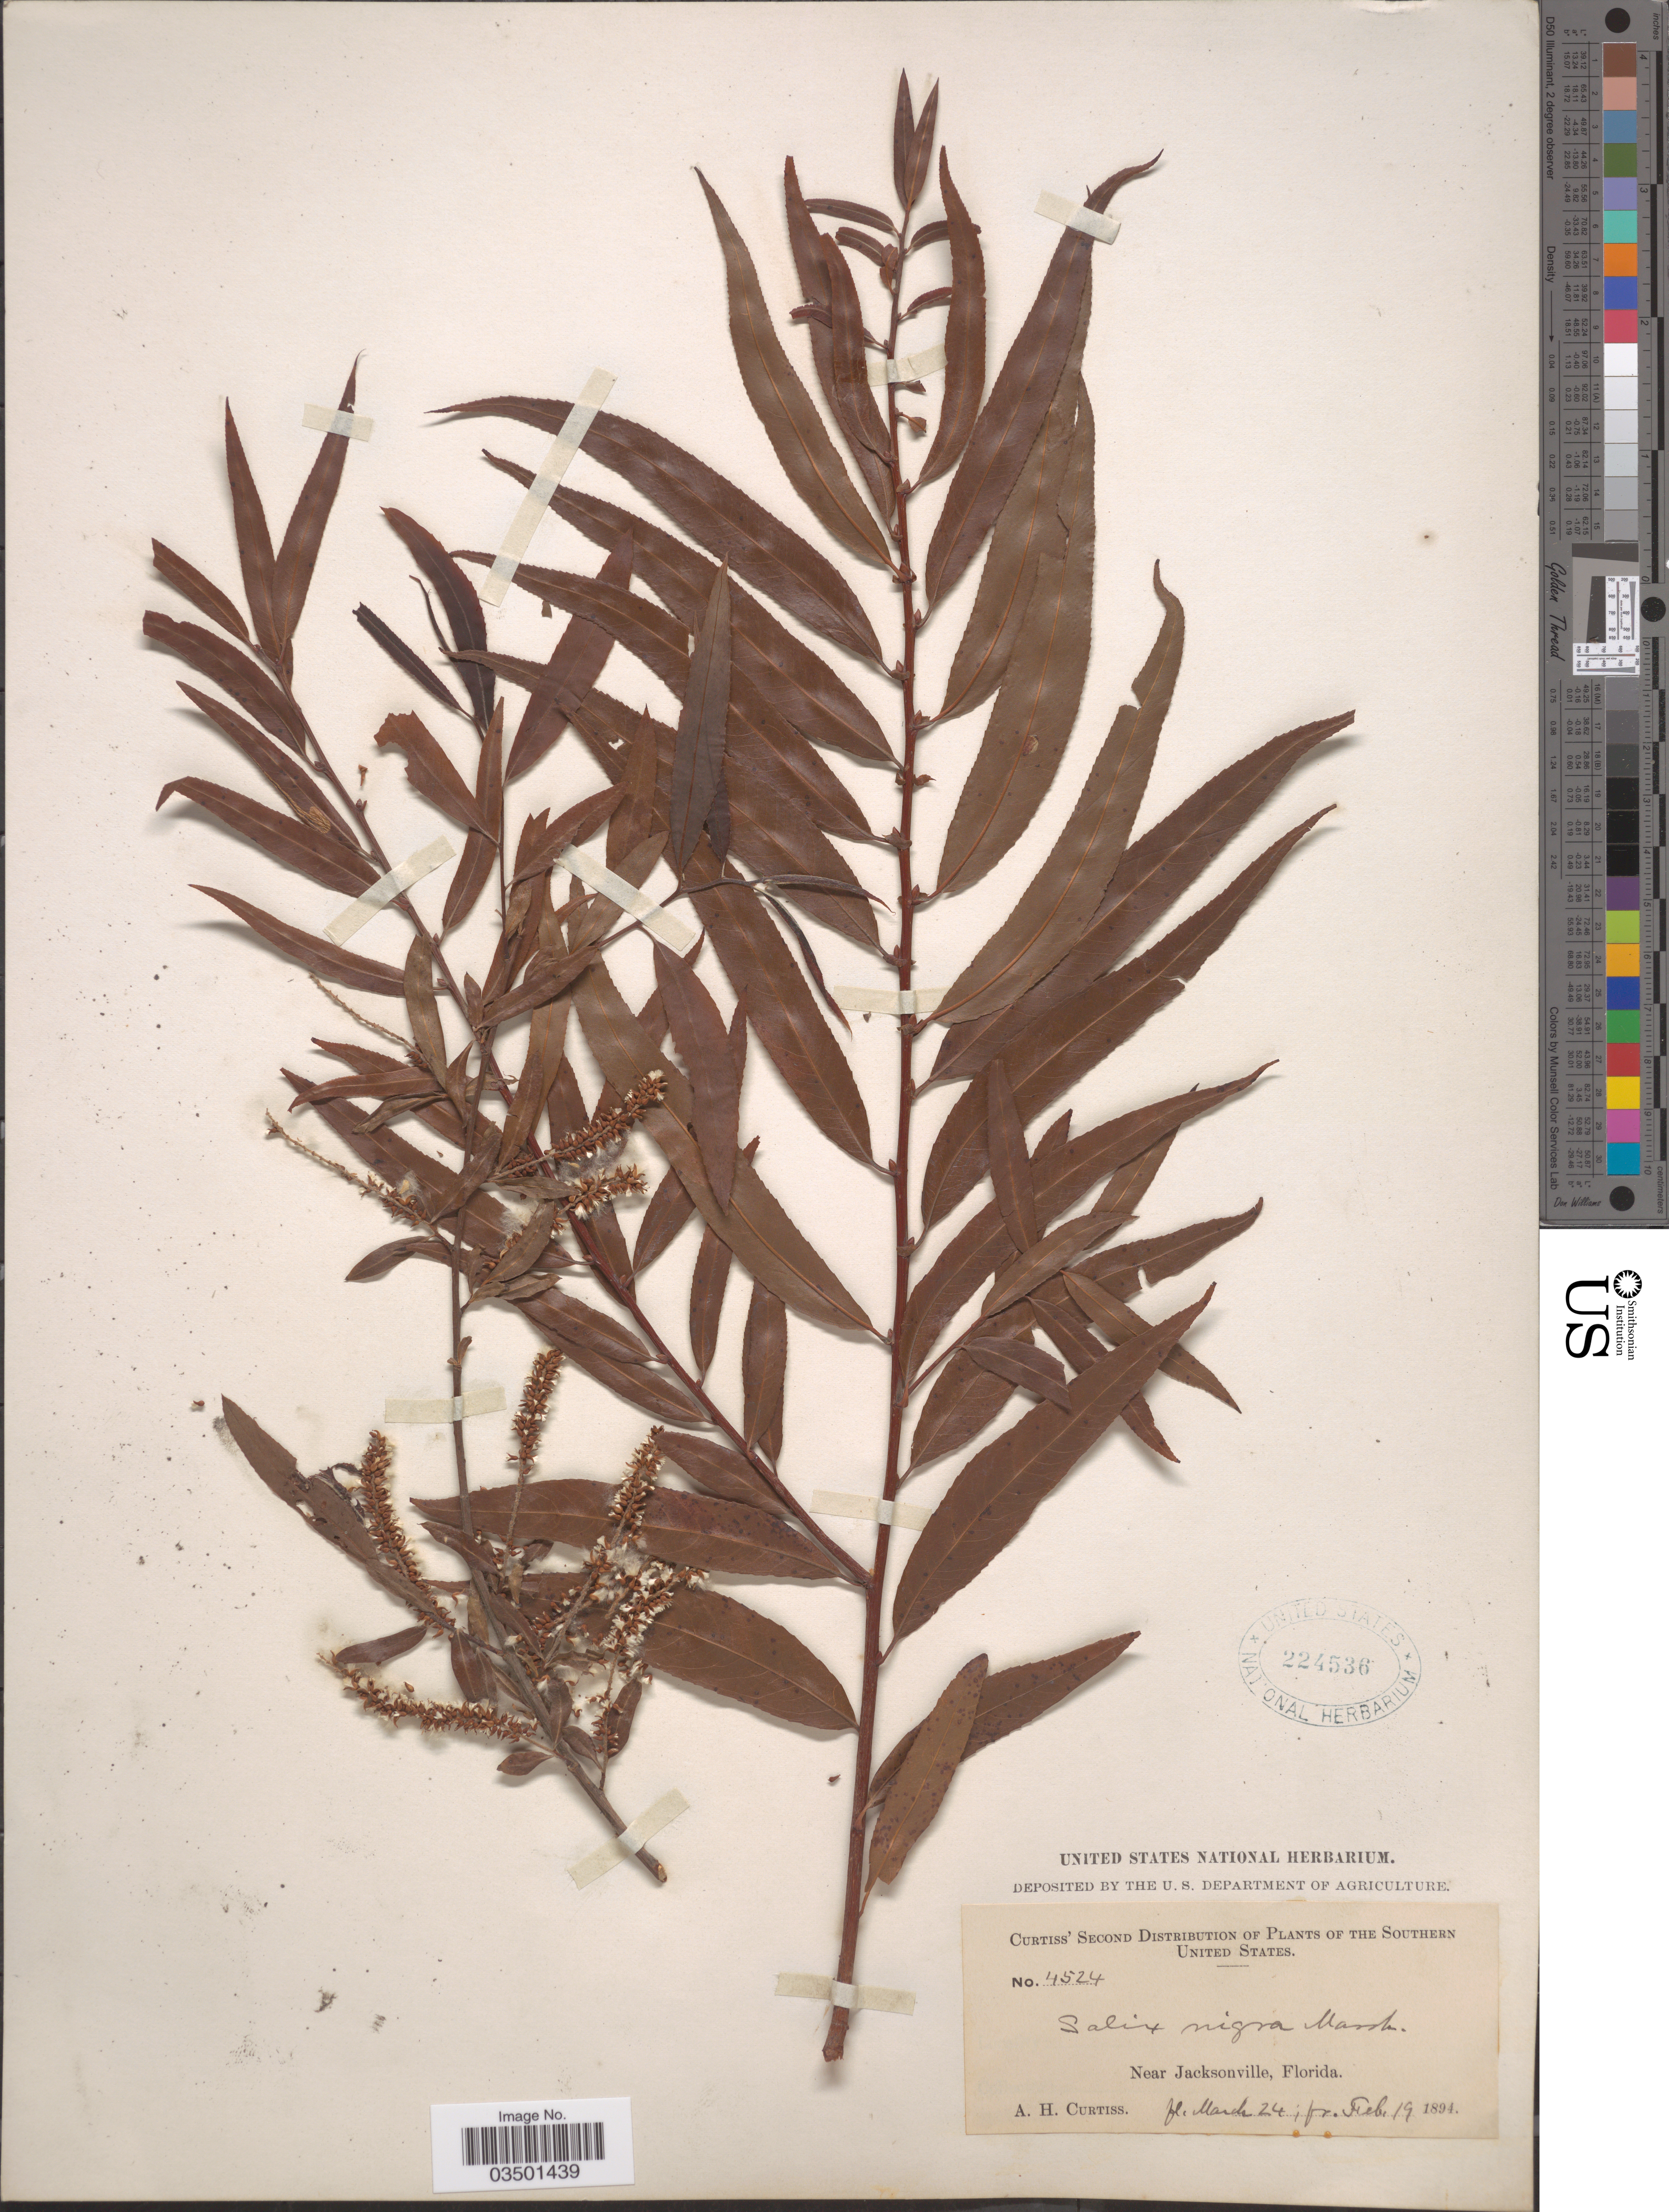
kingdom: Plantae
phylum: Tracheophyta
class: Magnoliopsida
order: Malpighiales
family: Salicaceae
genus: Salix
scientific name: Salix nigra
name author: Marshall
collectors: A. H. Curtiss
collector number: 4524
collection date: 1894-02-19/1894-03-24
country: United States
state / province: Florida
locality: The Southern United States. Near Jacksonville.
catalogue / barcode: US 224536